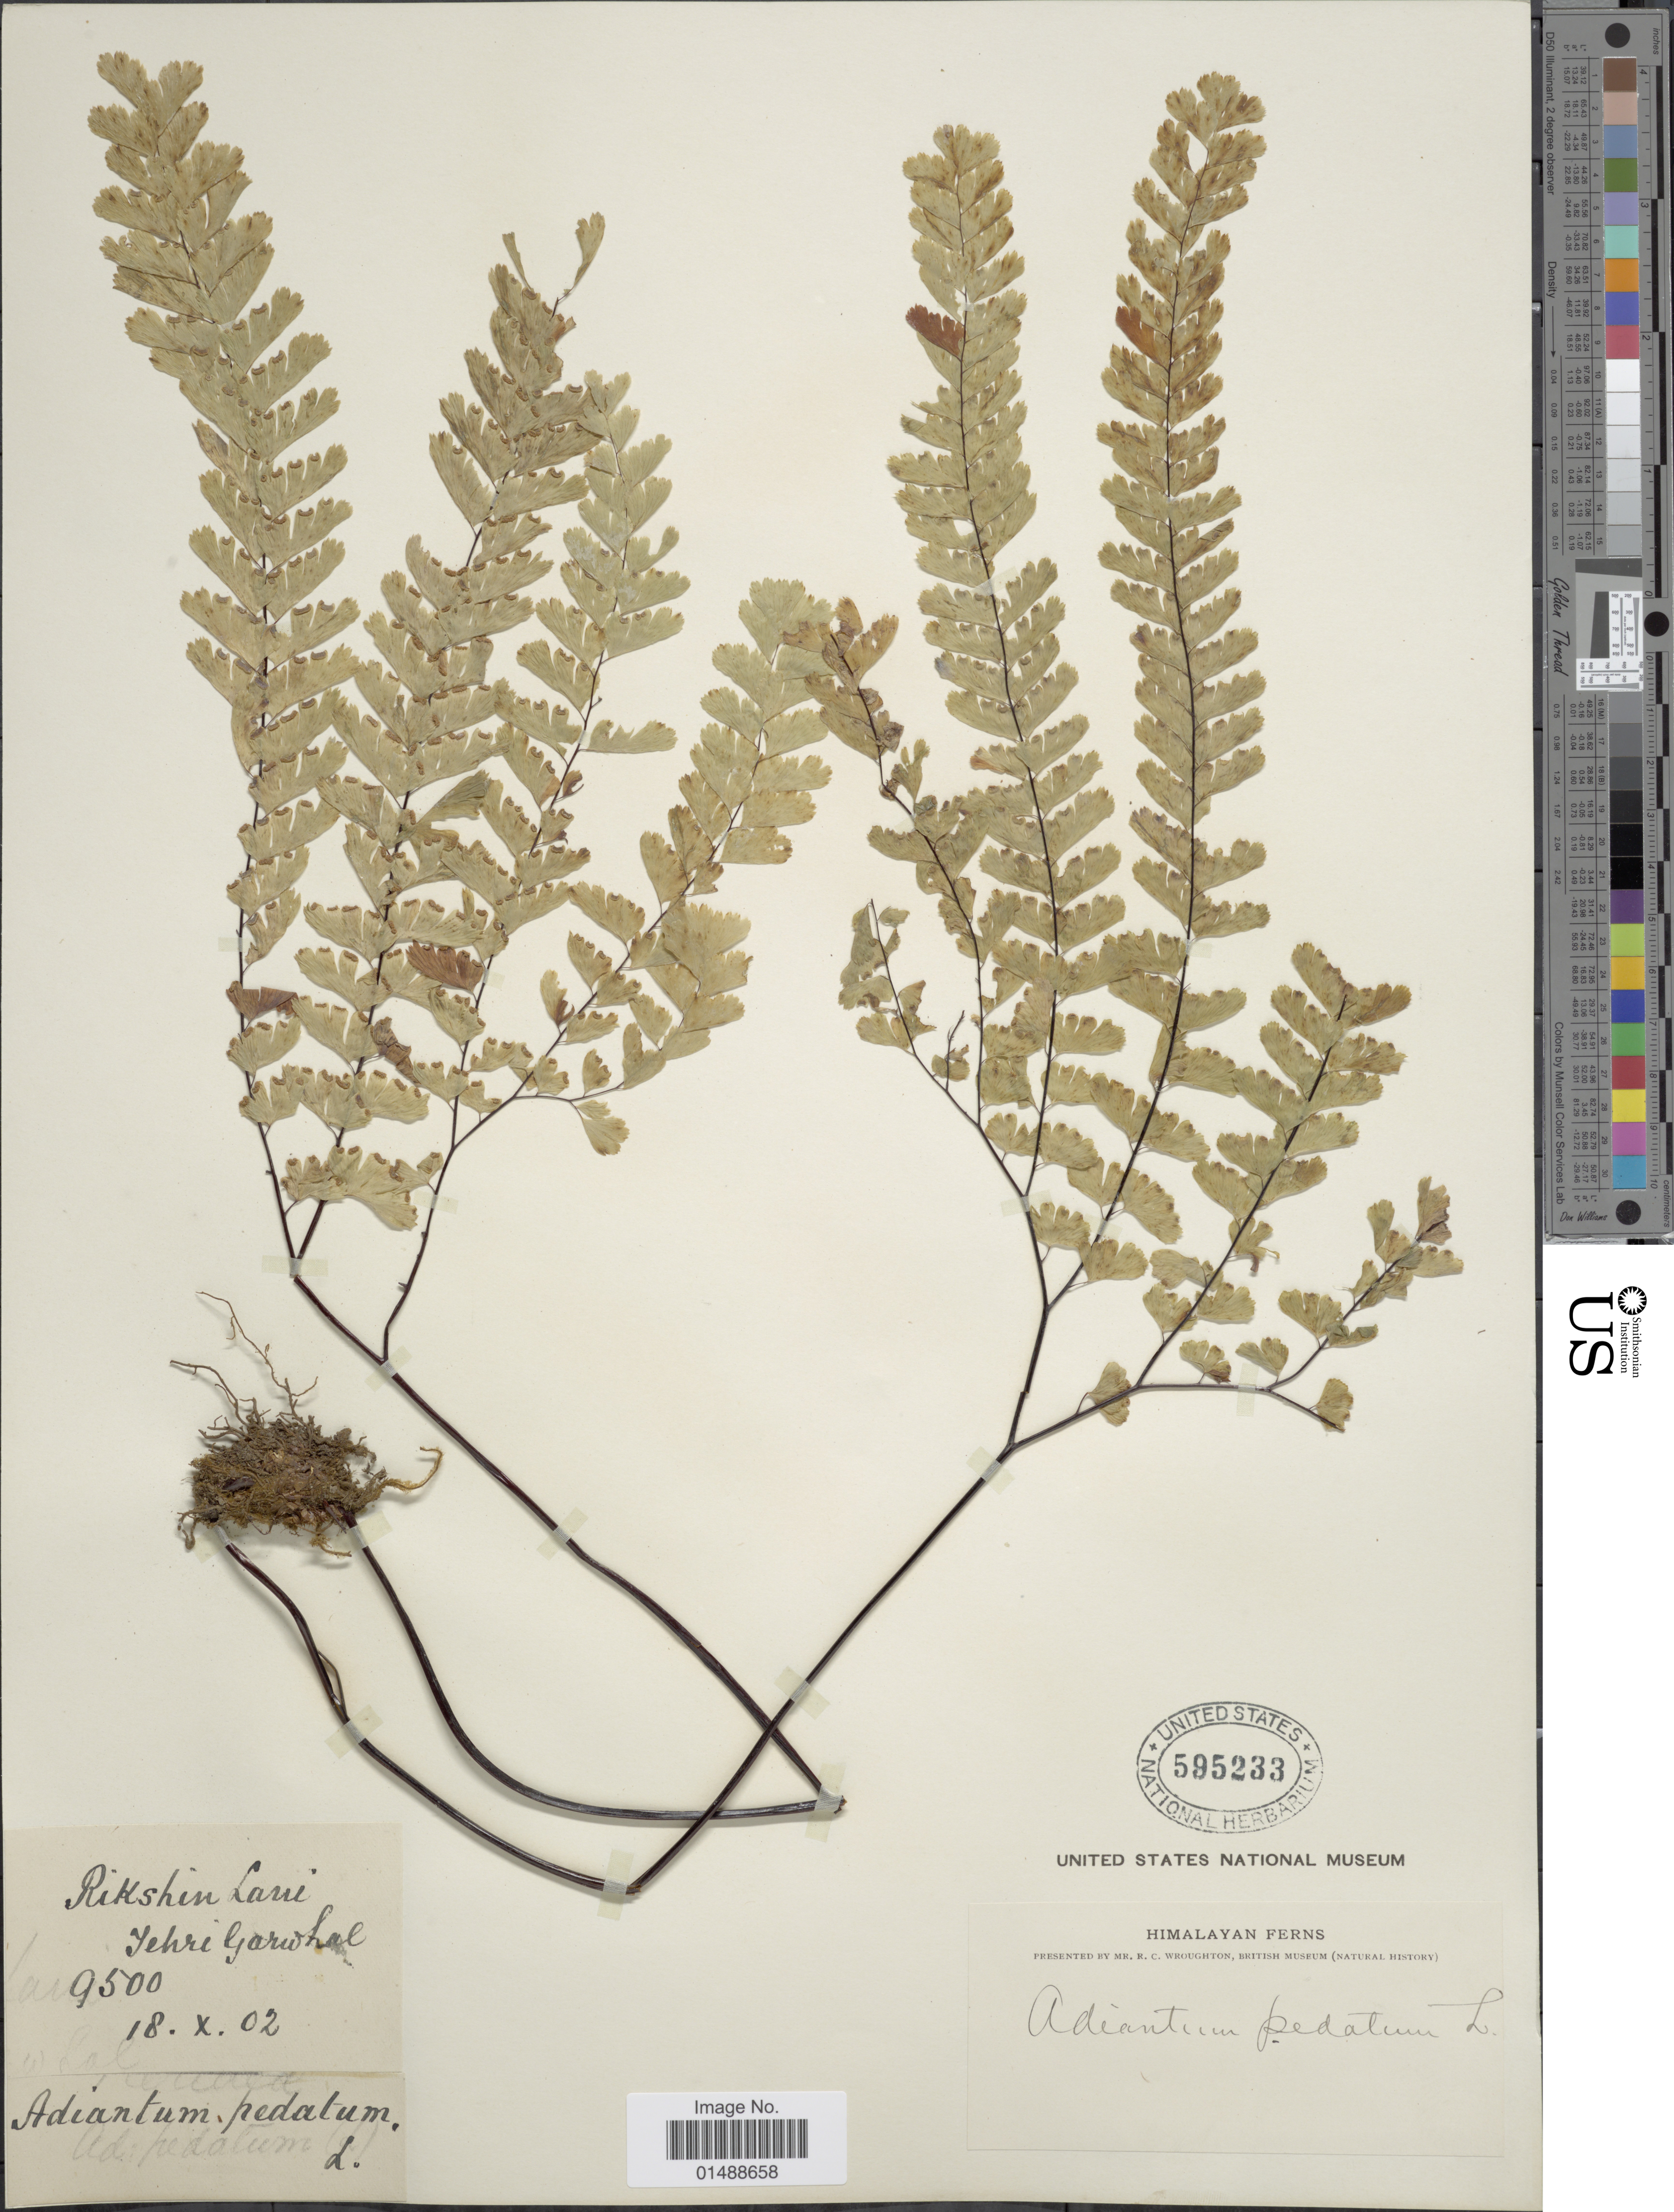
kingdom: Plantae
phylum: Tracheophyta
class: Polypodiopsida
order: Polypodiales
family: Pteridaceae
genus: Adiantum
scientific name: Adiantum pedatum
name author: L.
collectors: R. Wroughton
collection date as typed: Transcribed d/m/y: 18/10/2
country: India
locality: Himalayan ferns, Rikshin Larie, Tehri Garwhal. [interpreted]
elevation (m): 2896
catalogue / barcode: US 595233